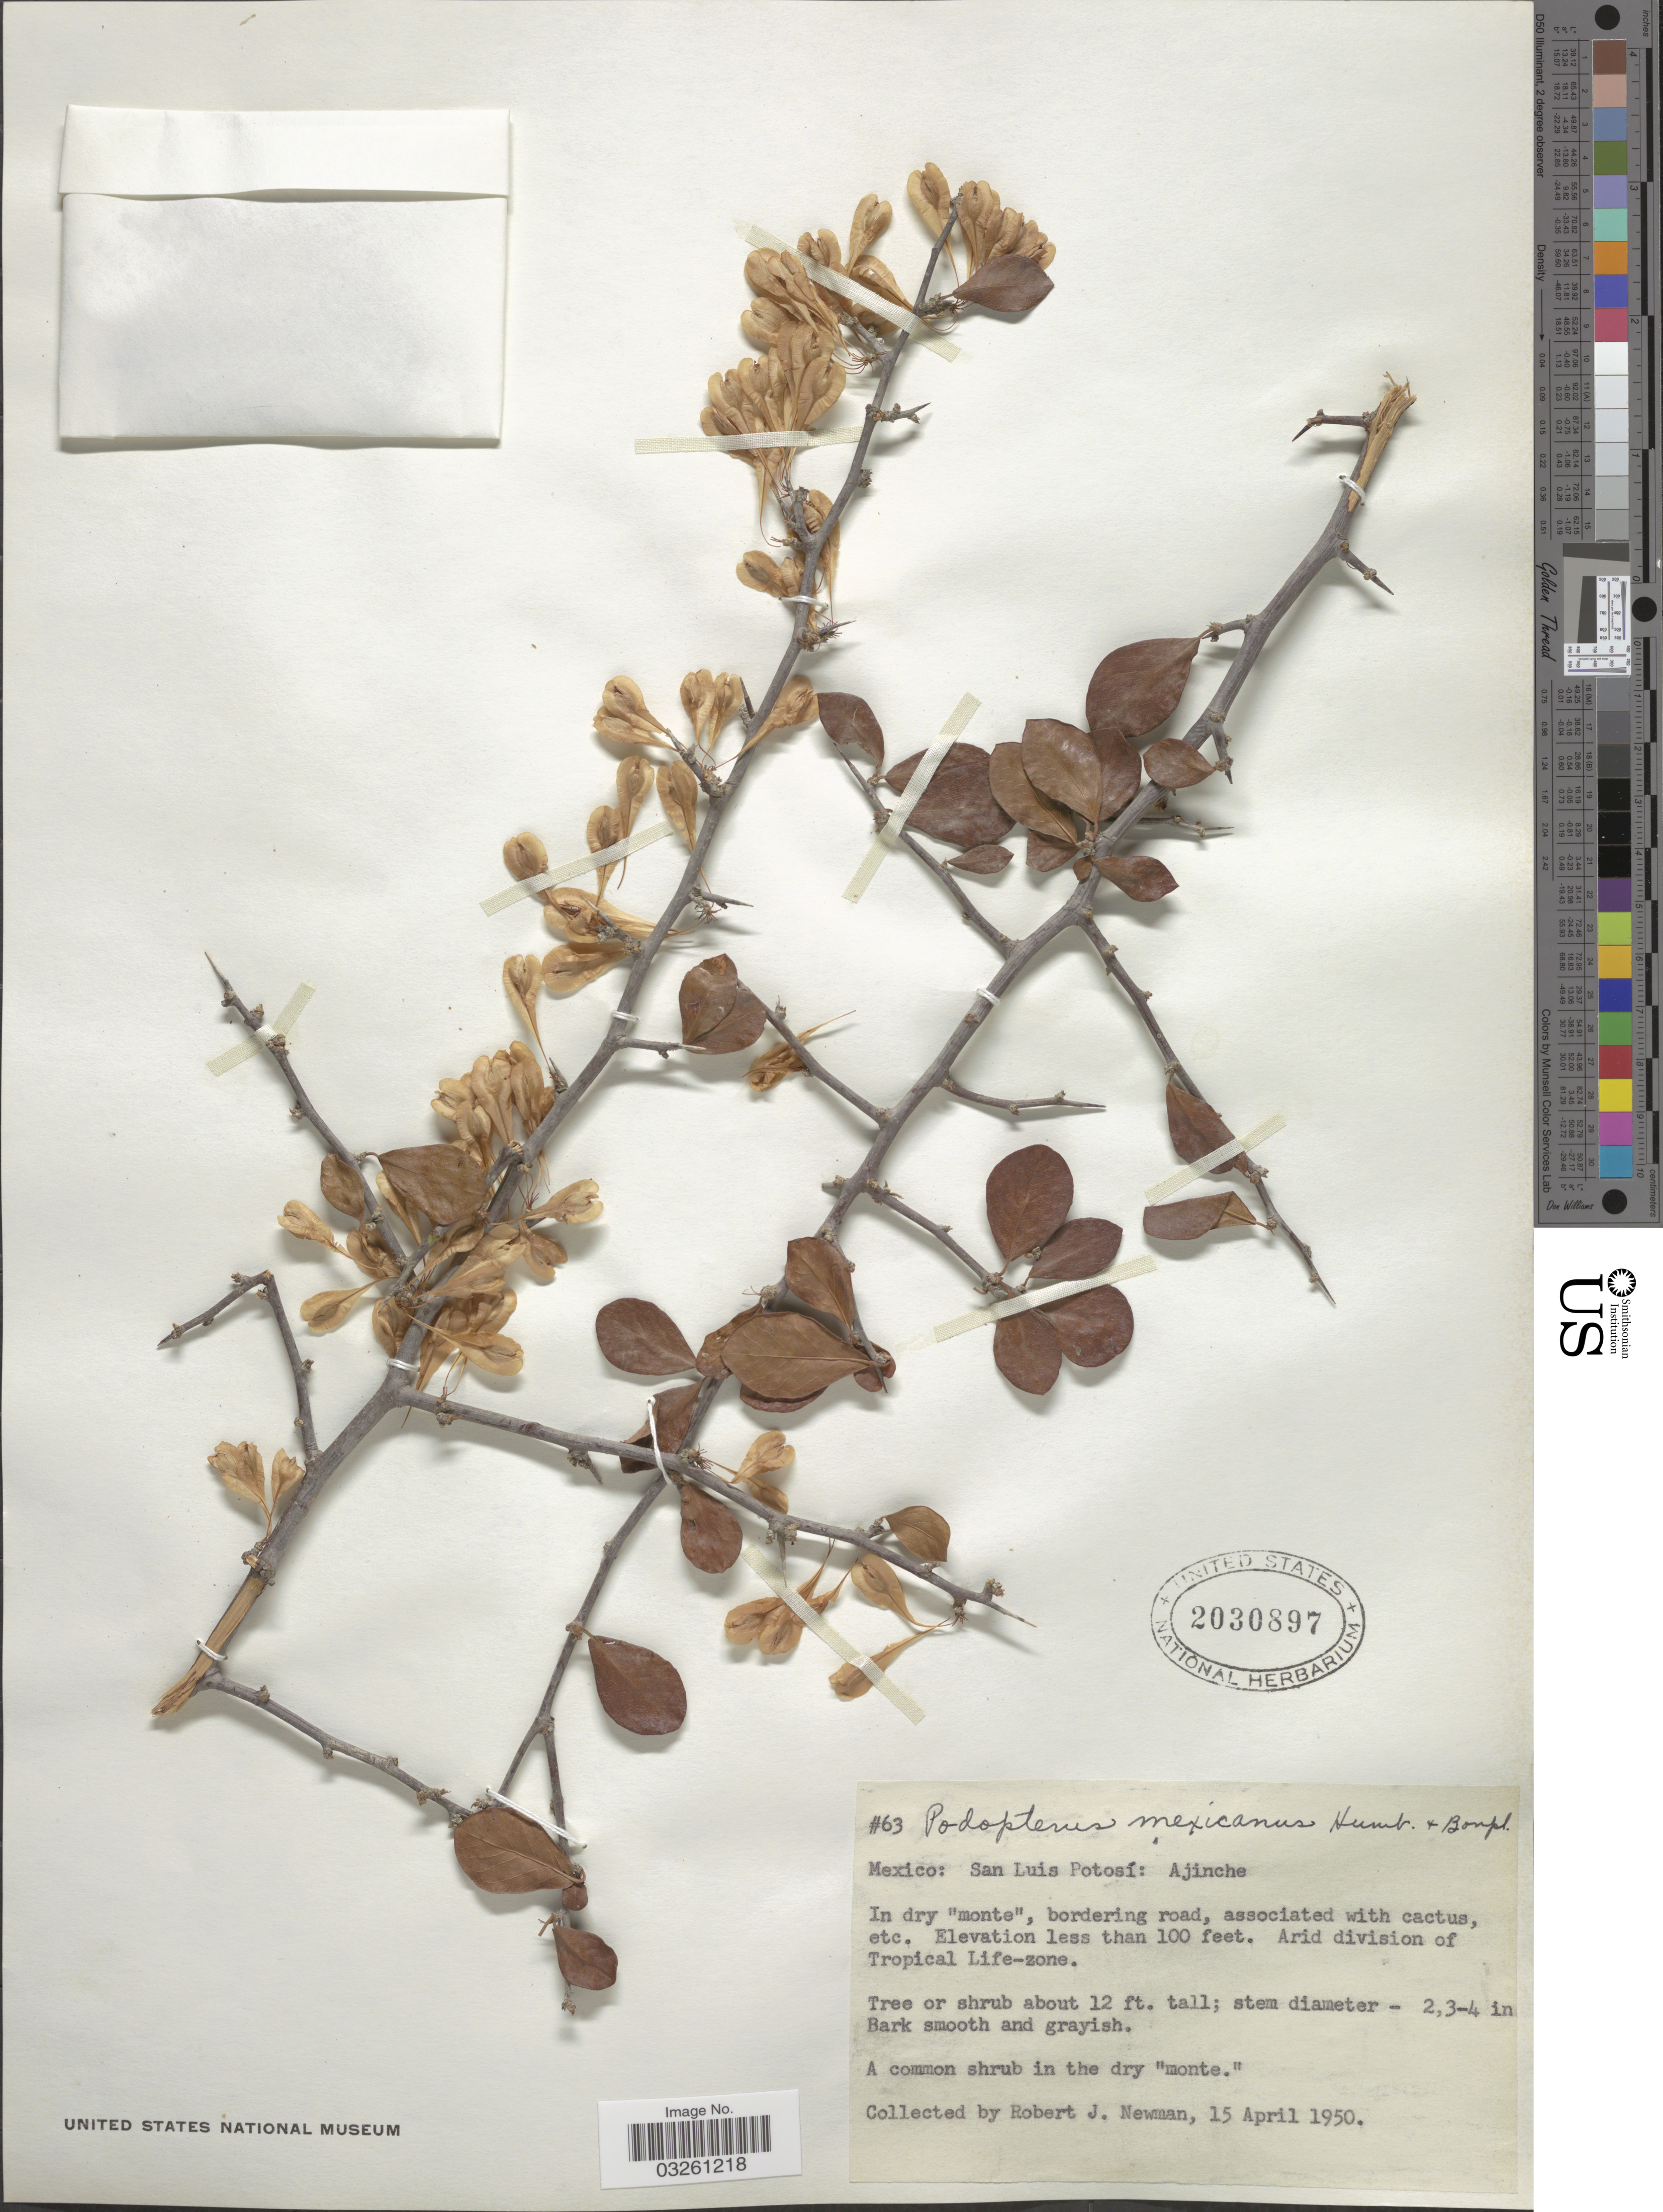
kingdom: Plantae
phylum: Tracheophyta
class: Magnoliopsida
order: Caryophyllales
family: Polygonaceae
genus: Podopterus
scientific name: Podopterus mexicanus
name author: Bonpl.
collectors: R. J. Newman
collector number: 63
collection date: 1950-04-15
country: Mexico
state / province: San Luis Potosí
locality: Ajinche. Arid division of Tropical Life-zone.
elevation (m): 30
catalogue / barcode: US 2030897